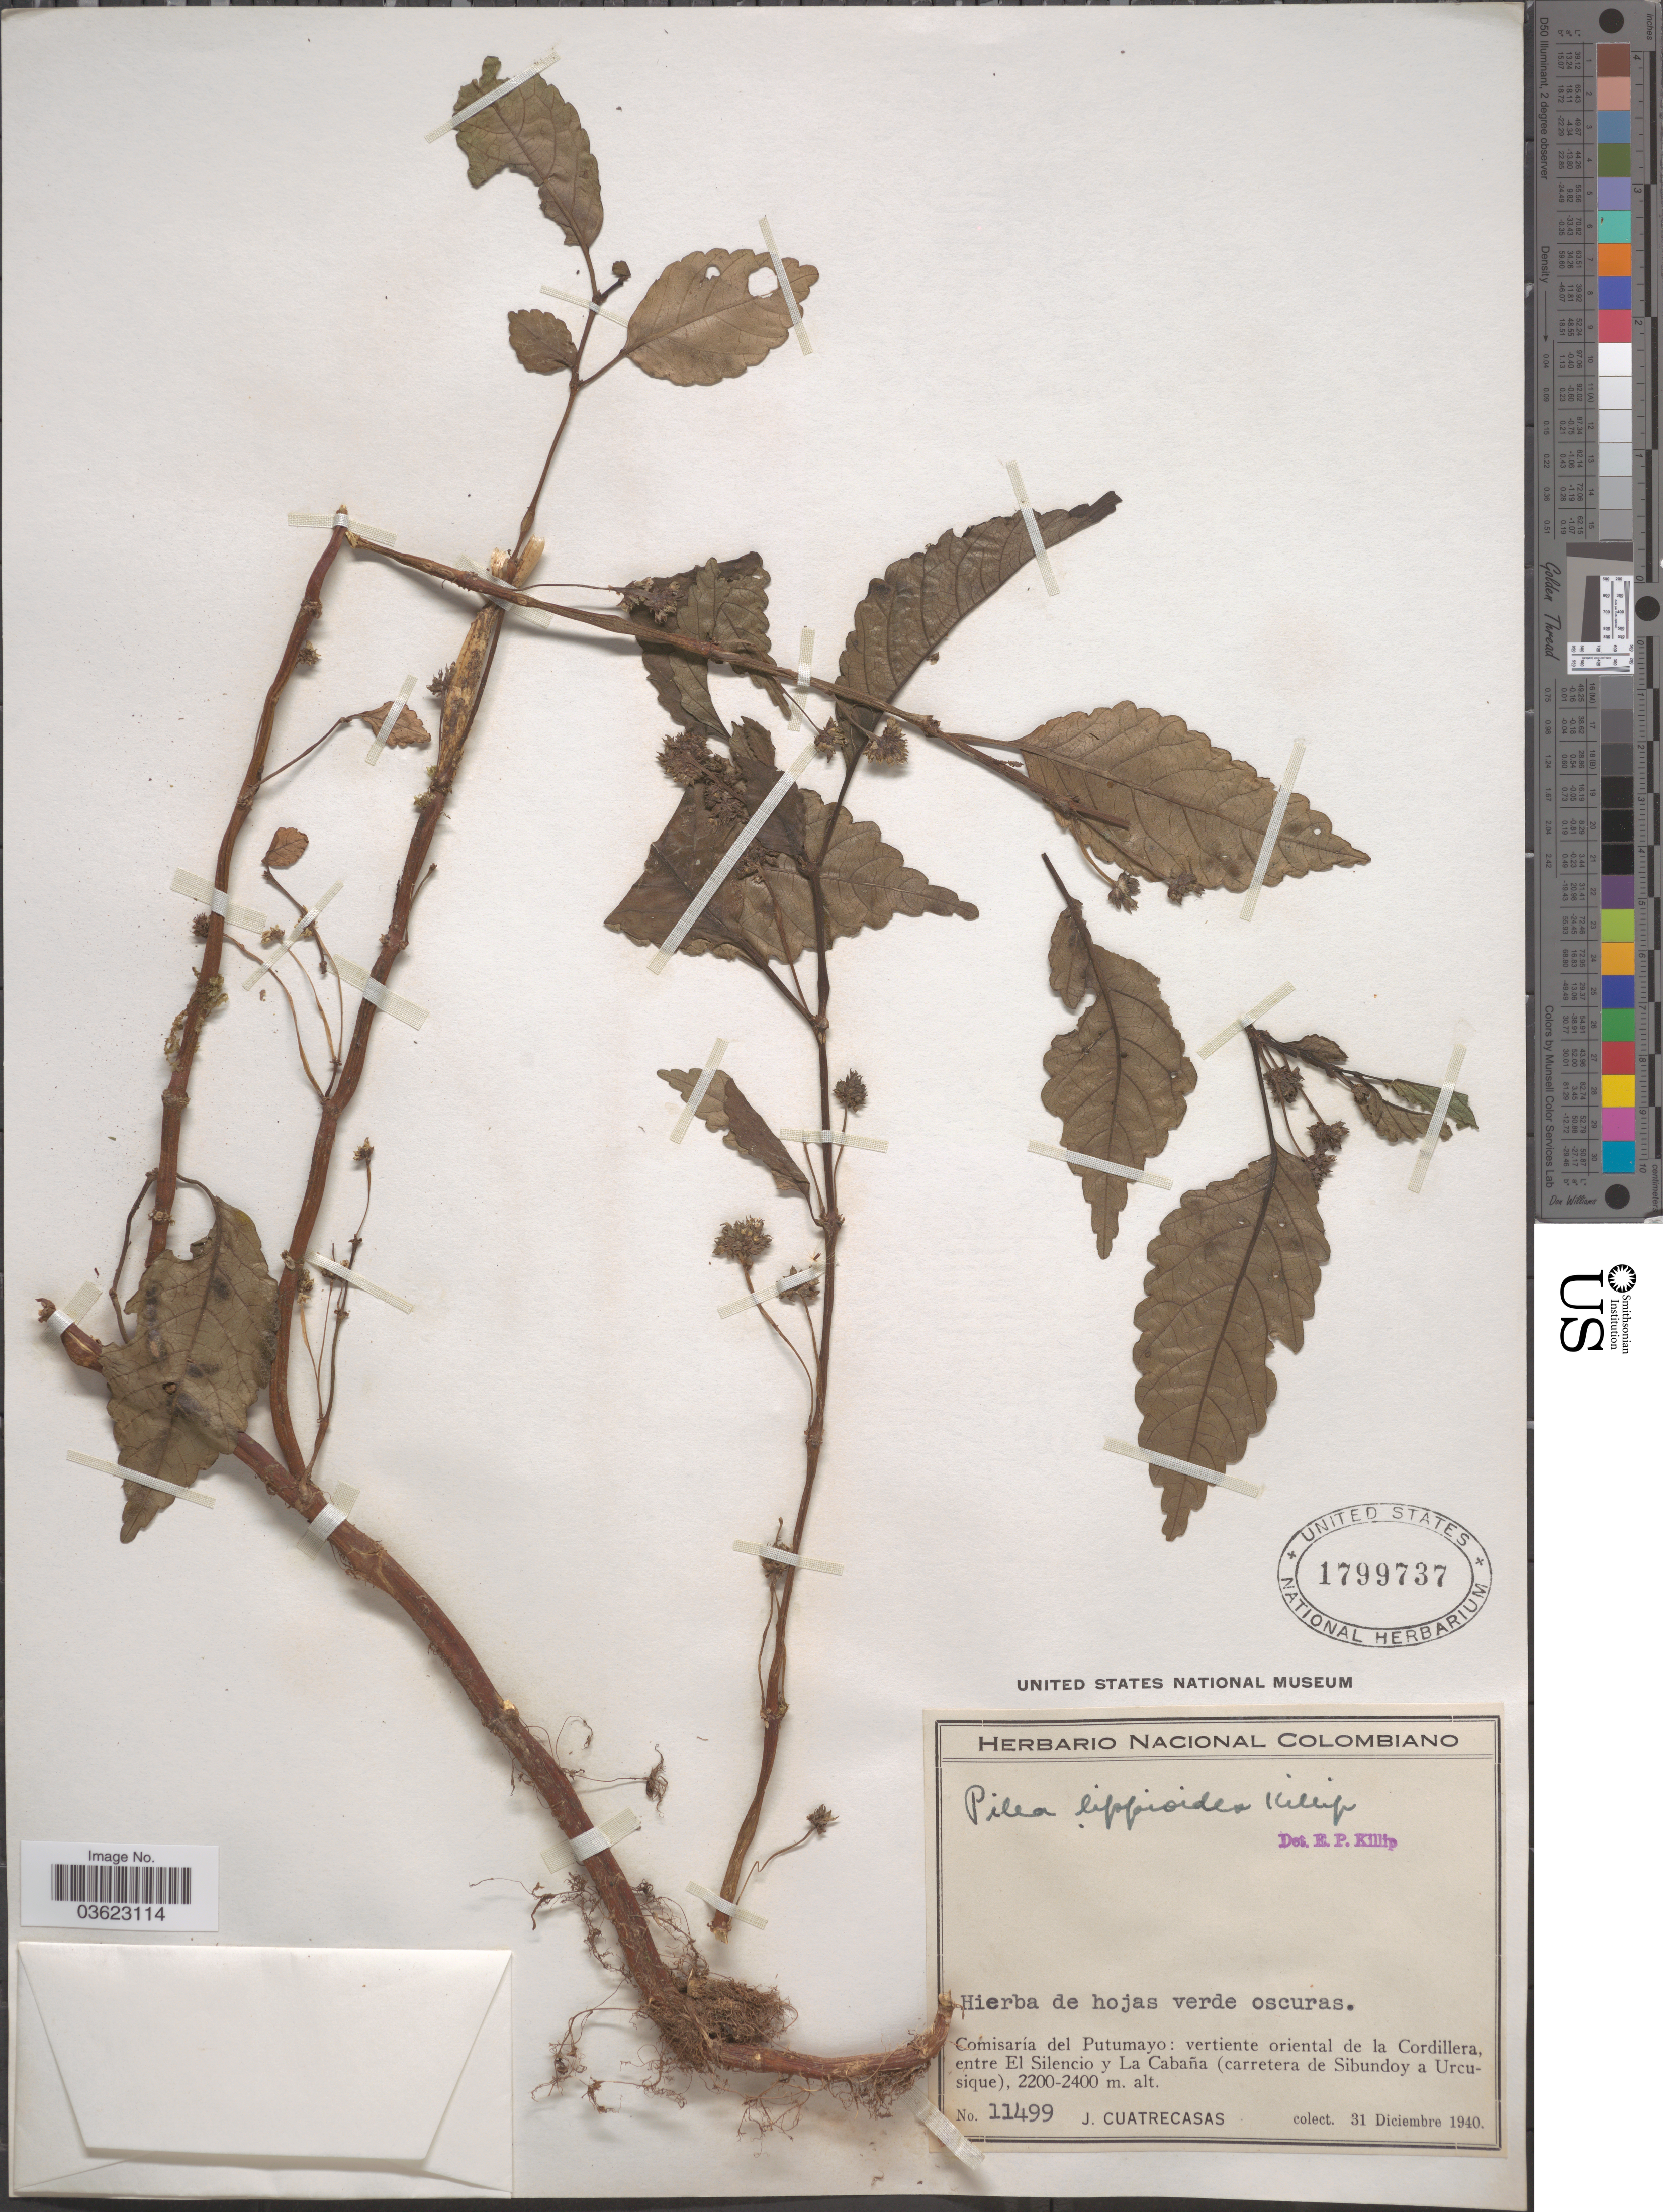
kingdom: Plantae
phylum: Tracheophyta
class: Magnoliopsida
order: Rosales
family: Urticaceae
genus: Pilea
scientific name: Pilea lippioides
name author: Killip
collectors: J. Cuatrecasas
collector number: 11499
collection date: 1940-12-31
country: Colombia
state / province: Putumayo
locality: Comisaría del Putumayo: vertiente oriental de la Cordillera, entre E; Silencio y La Cabaña (carretera de Sibundoy a Urcusique).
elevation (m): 2200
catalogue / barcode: US 1799737